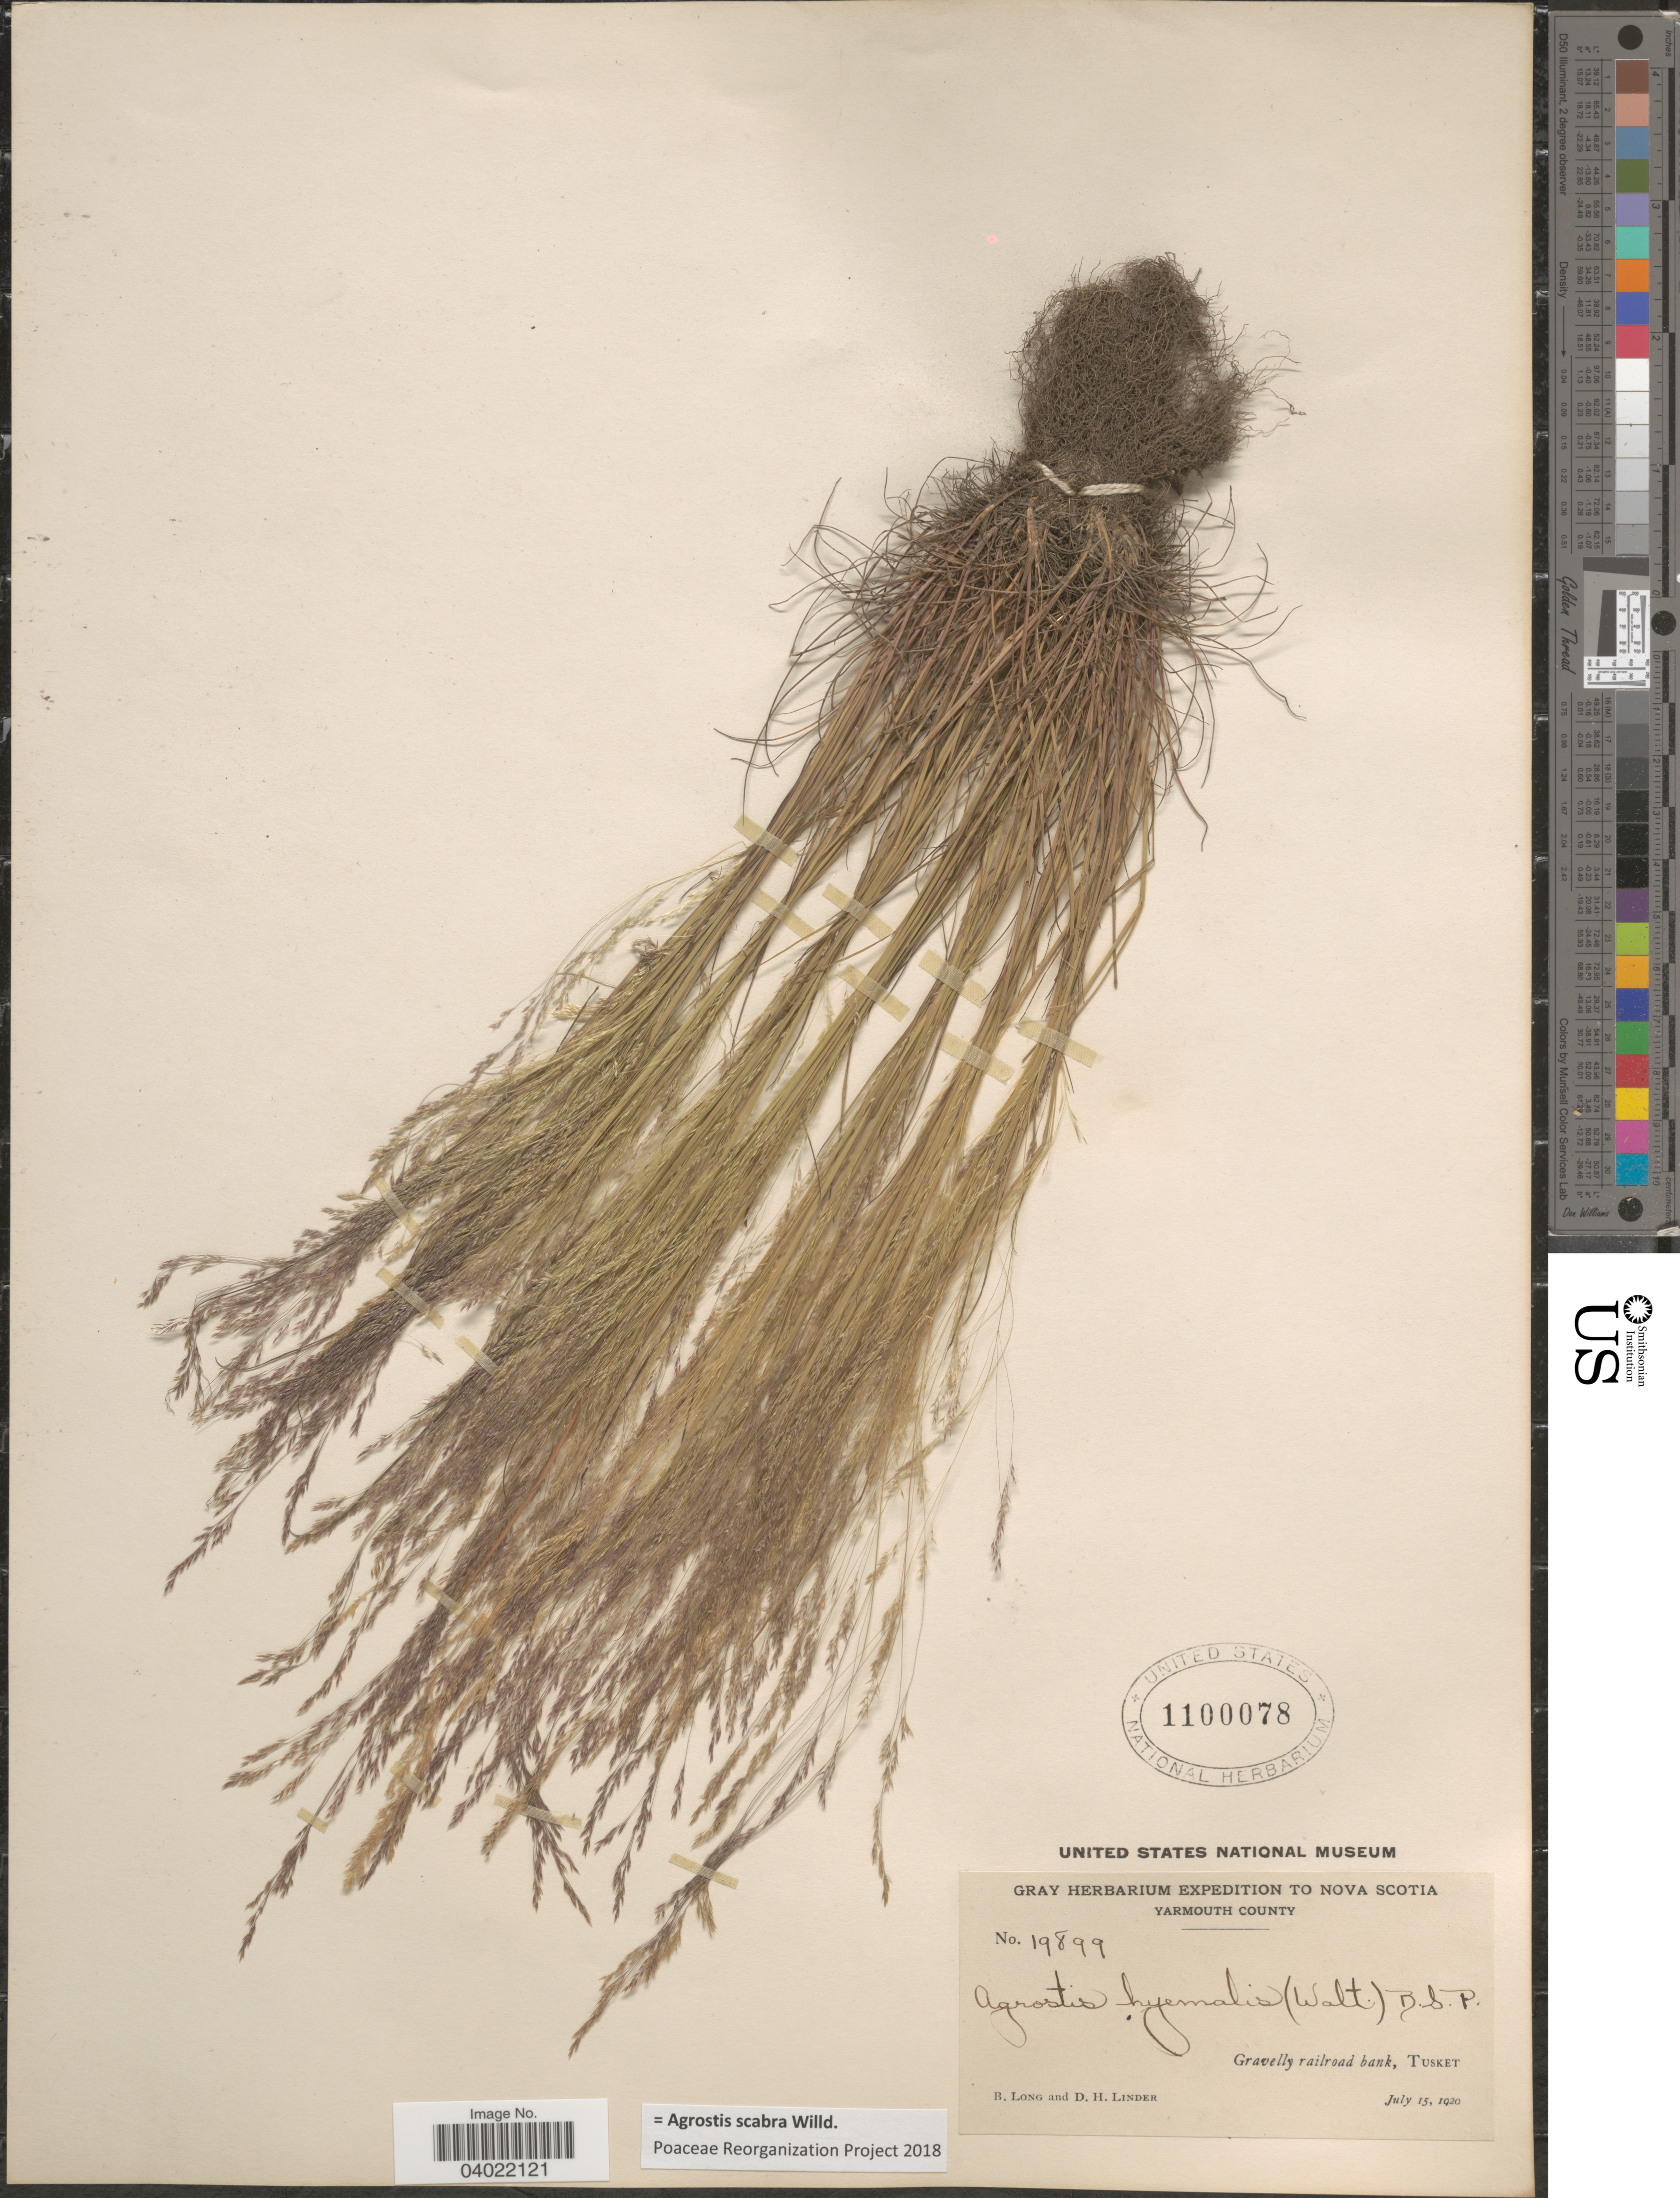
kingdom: Plantae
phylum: Tracheophyta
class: Liliopsida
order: Poales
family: Poaceae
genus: Agrostis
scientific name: Agrostis scabra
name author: Willd.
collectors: B. Long & D. Linder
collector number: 19899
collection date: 1920-07-15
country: Canada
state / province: Nova Scotia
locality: Yarmouth County. Gravelly railroad bank, Tusket.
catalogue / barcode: US 1100078